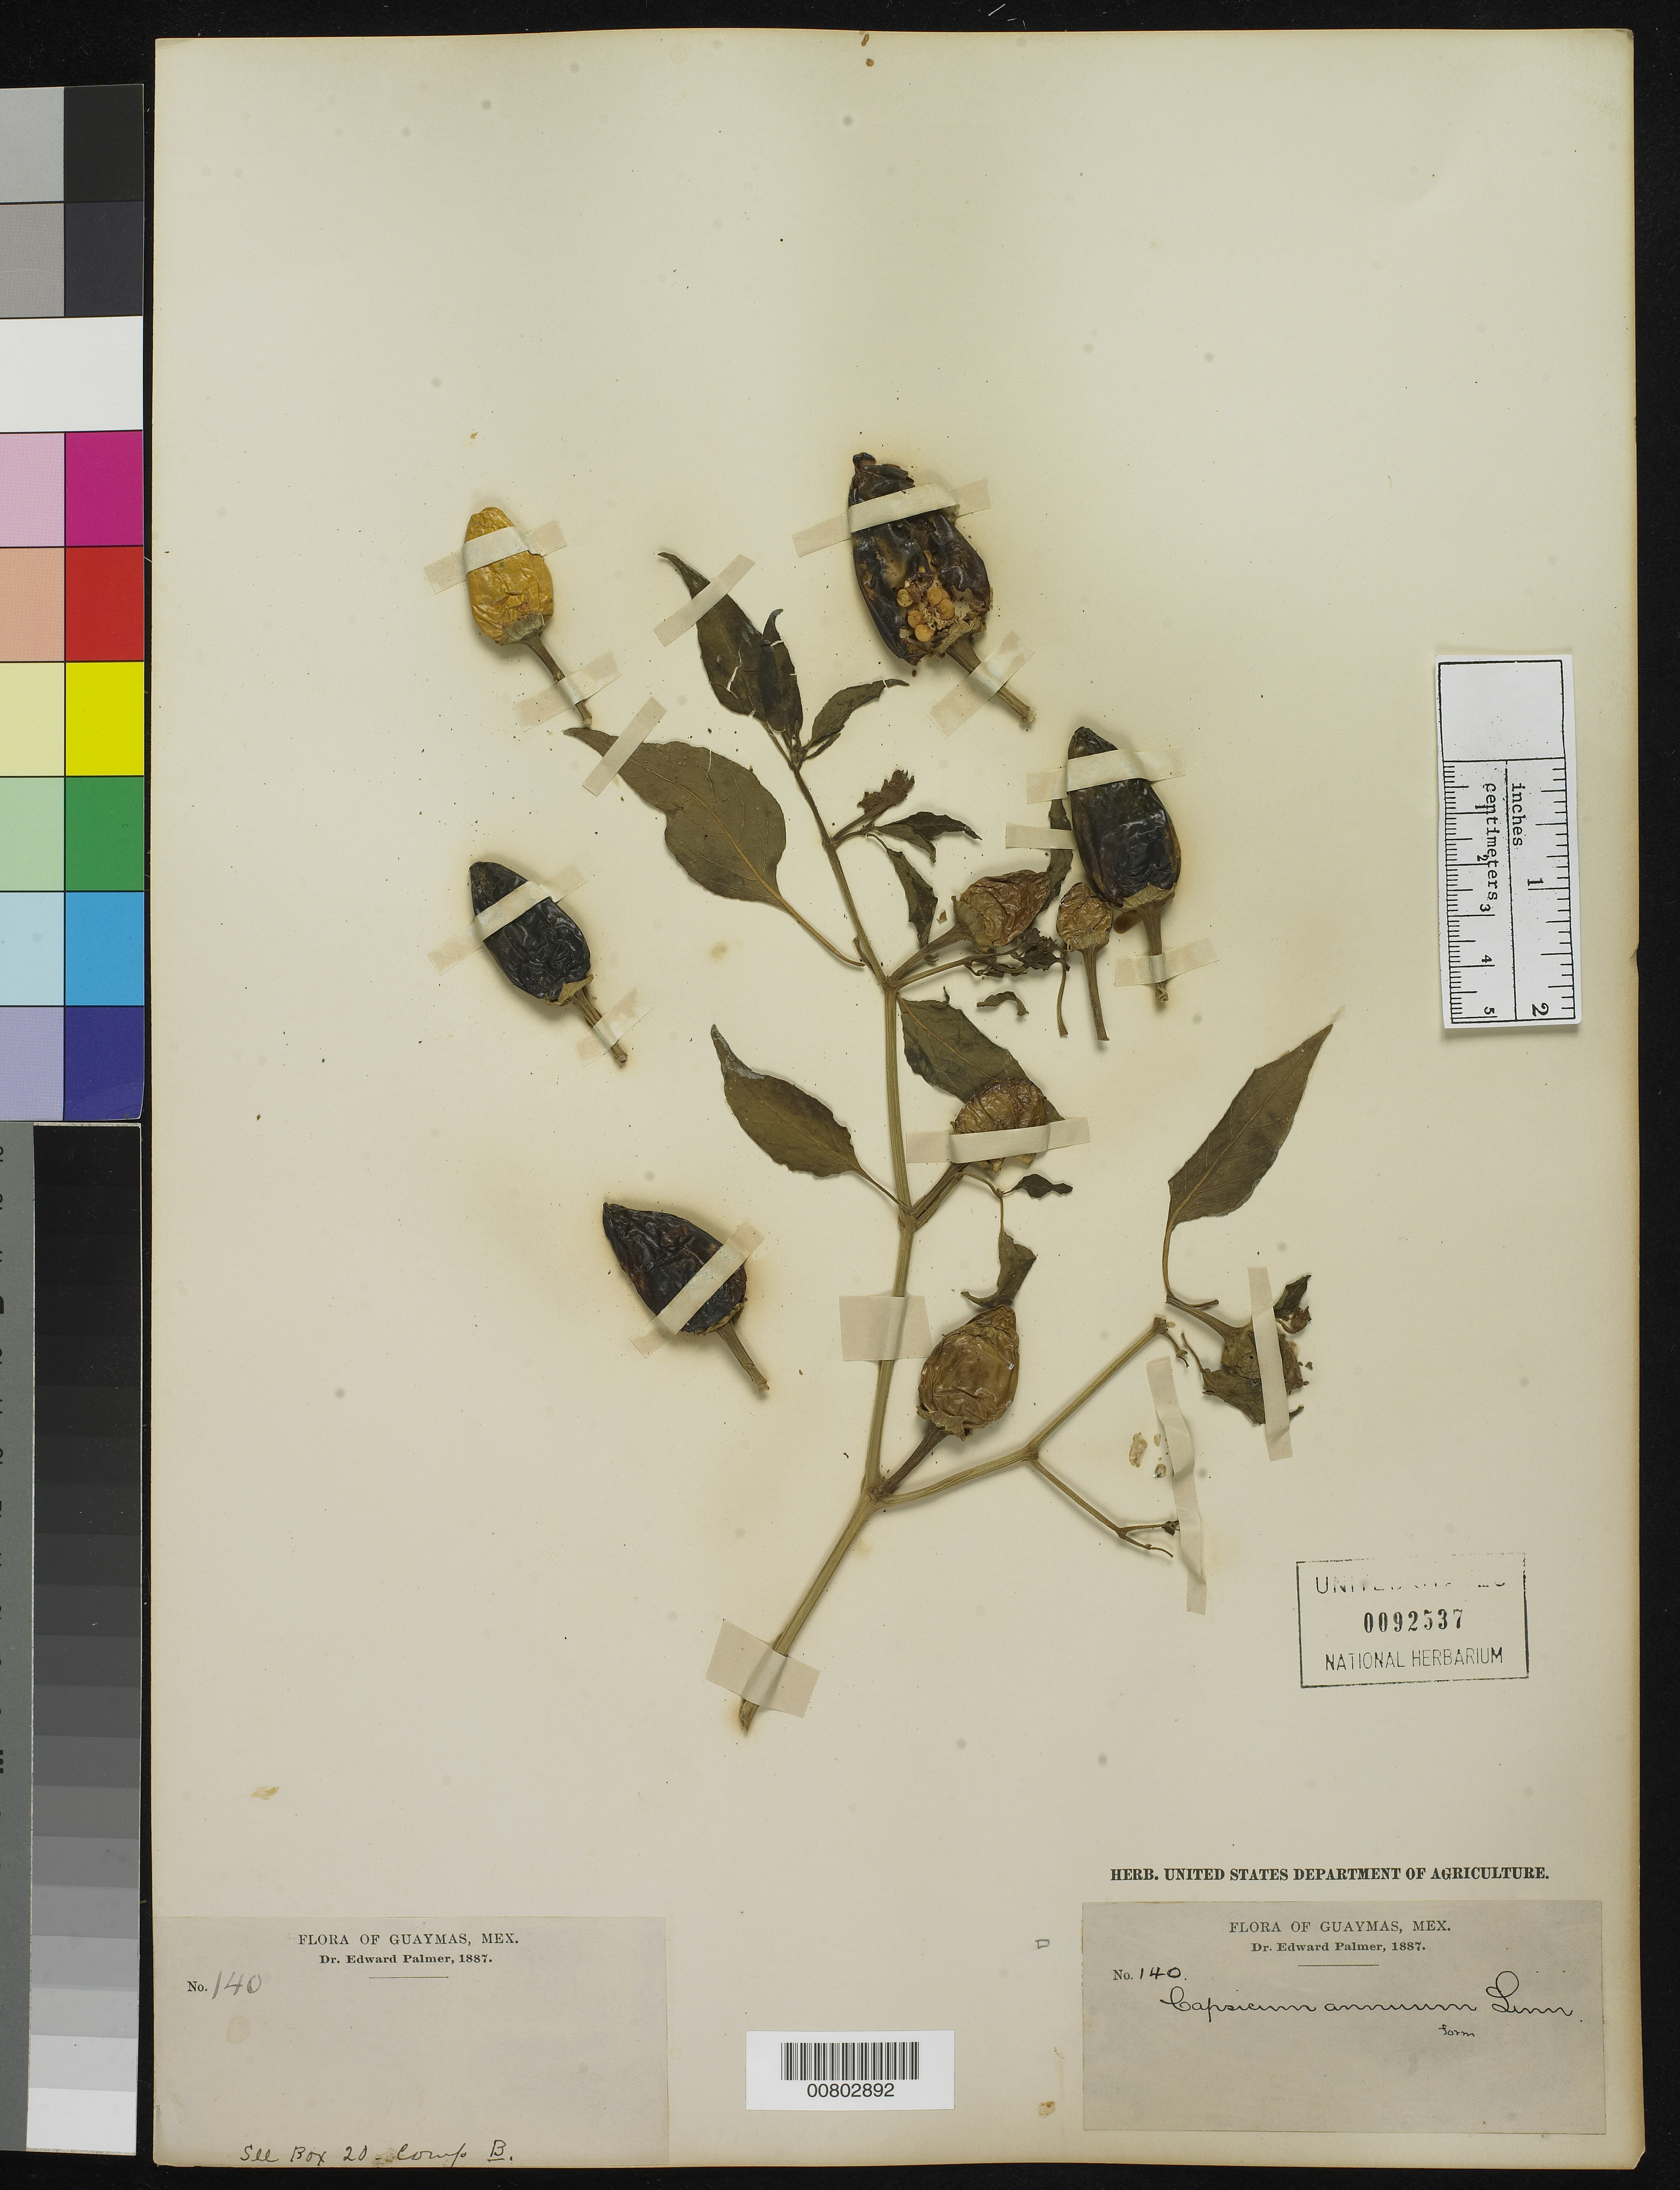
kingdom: Plantae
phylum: Tracheophyta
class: Magnoliopsida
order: Solanales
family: Solanaceae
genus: Capsicum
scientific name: Capsicum annuum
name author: L.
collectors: E. Palmer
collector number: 140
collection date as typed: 1887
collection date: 1887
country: Mexico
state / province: Sonora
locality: Guaymas, Sonora.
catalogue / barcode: US 92537